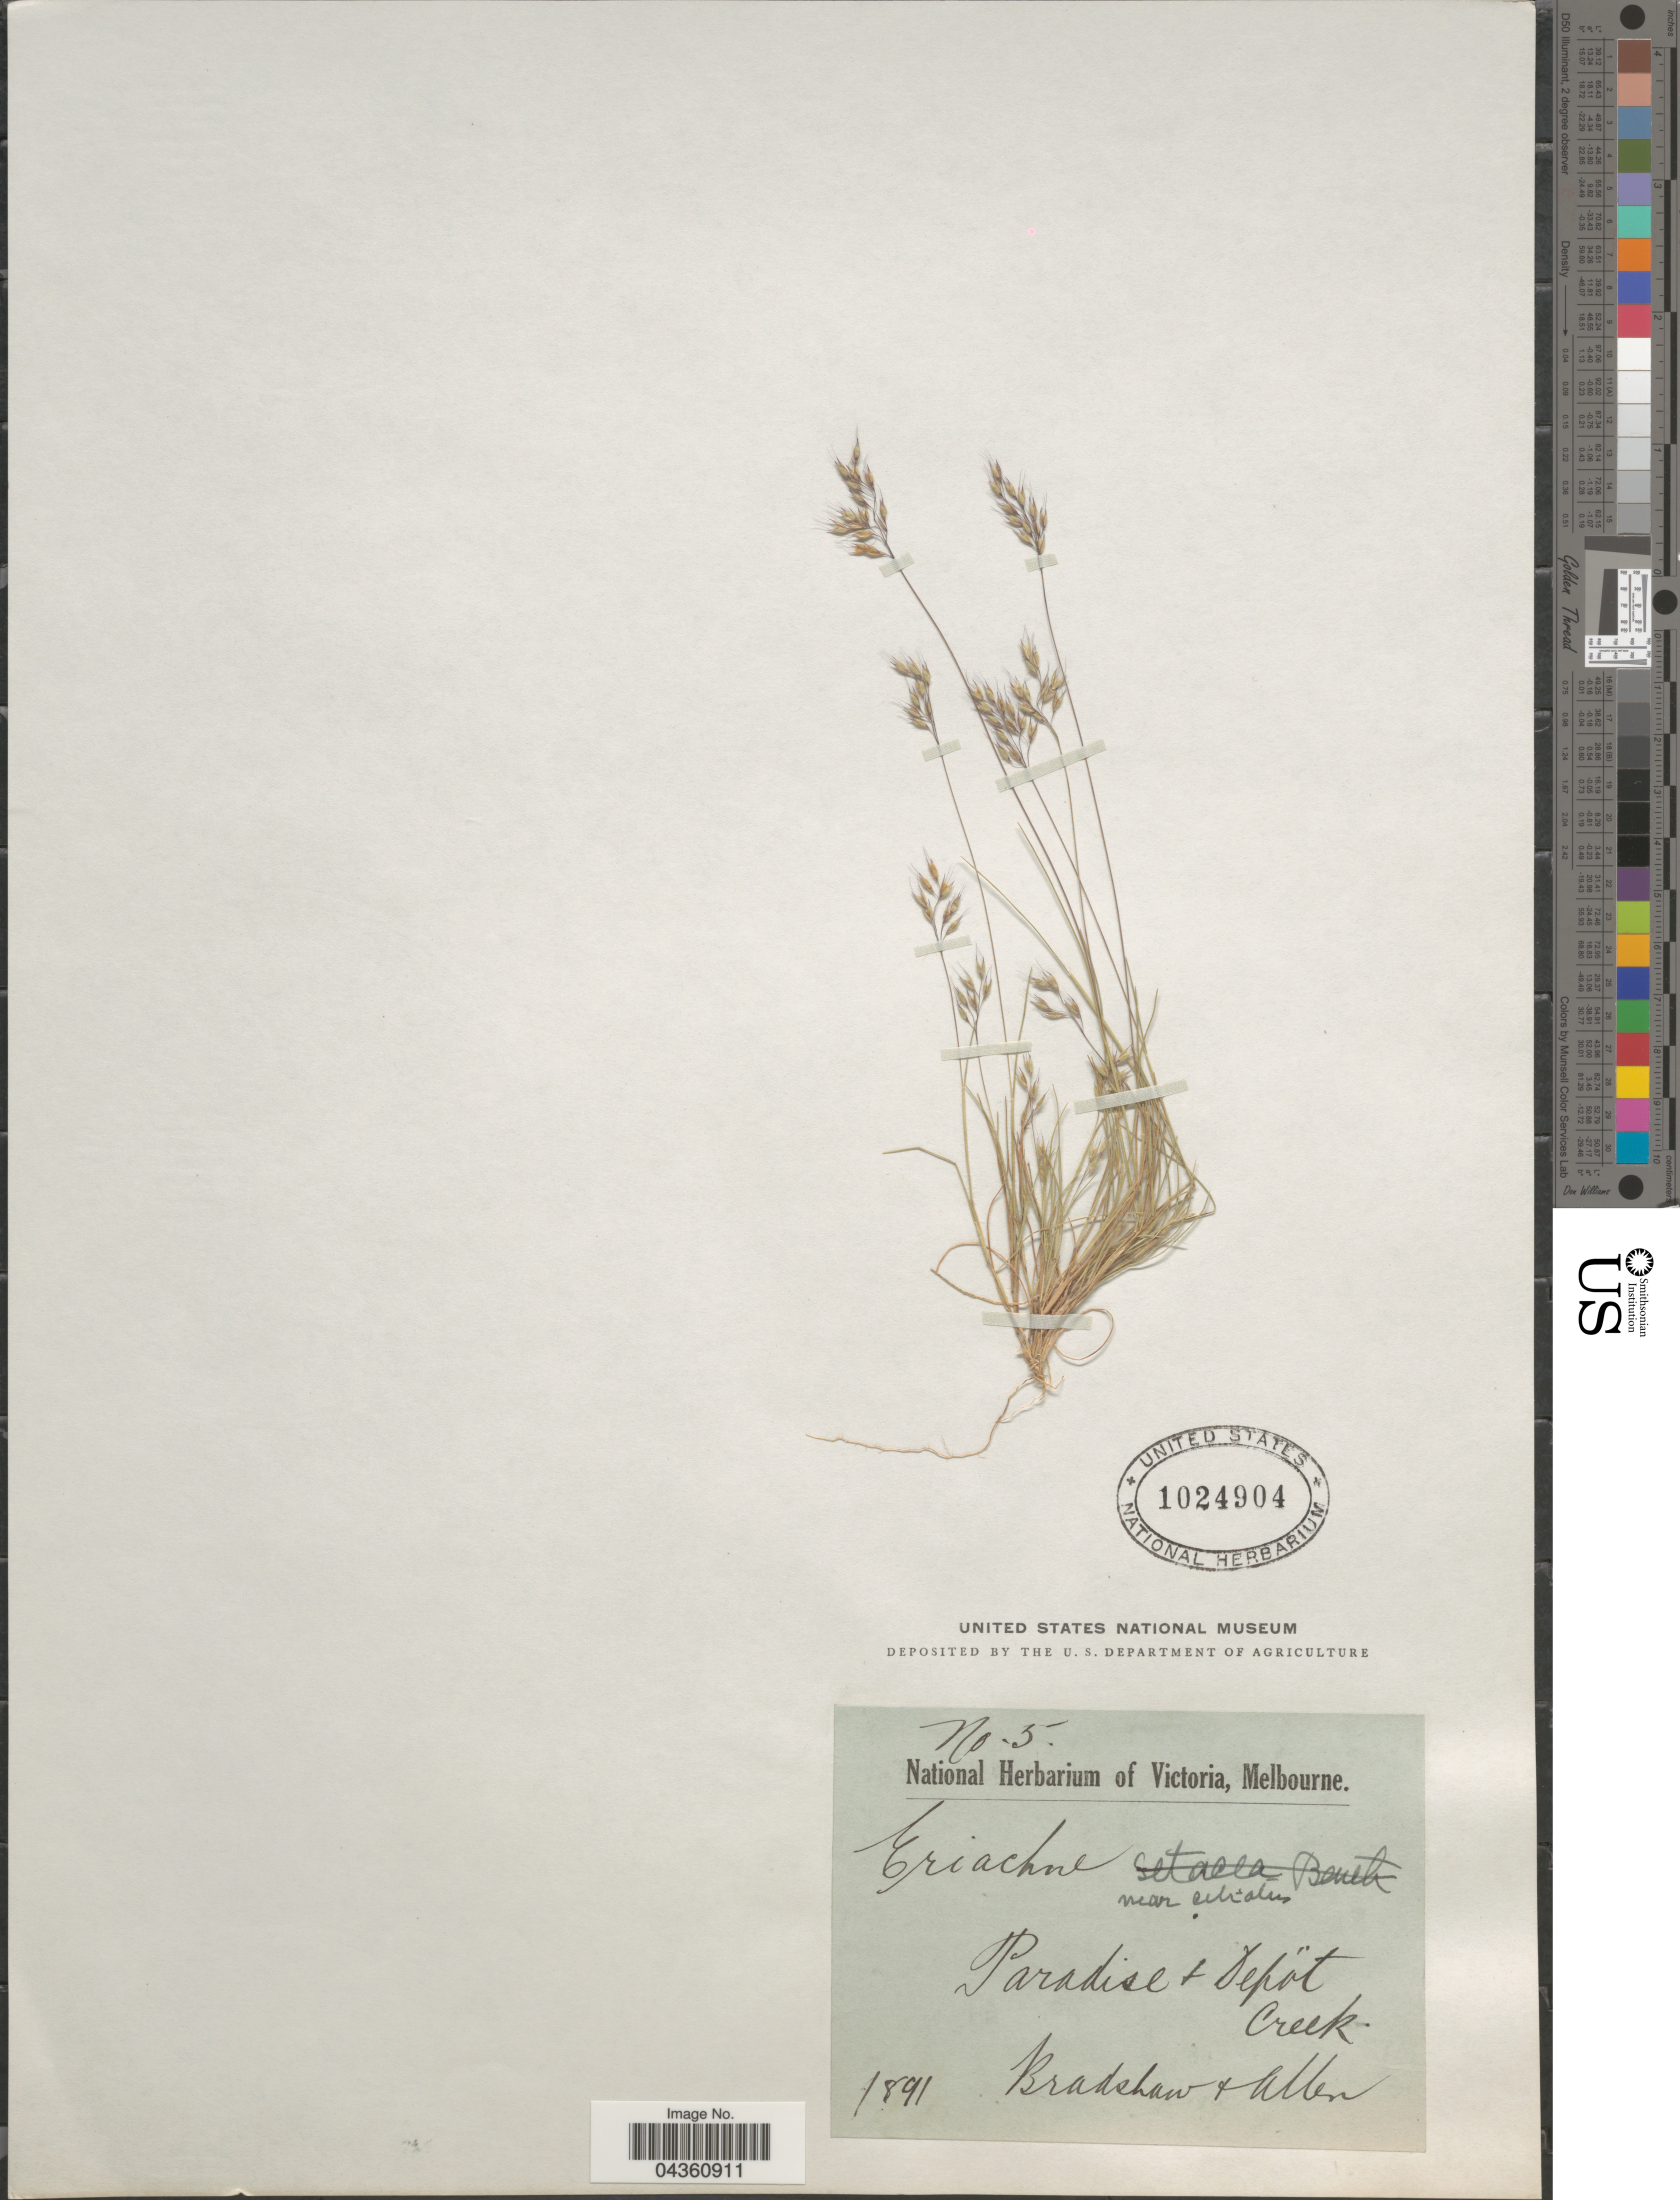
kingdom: Plantae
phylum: Tracheophyta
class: Liliopsida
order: Poales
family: Poaceae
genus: Eriachne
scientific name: Eriachne pauciflora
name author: W. Fitzg.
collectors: Bradshaw & -- Allen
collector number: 5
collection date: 1891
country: Australia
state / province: South Australia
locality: Paradise & Depôt Creek.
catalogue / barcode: US 1024904